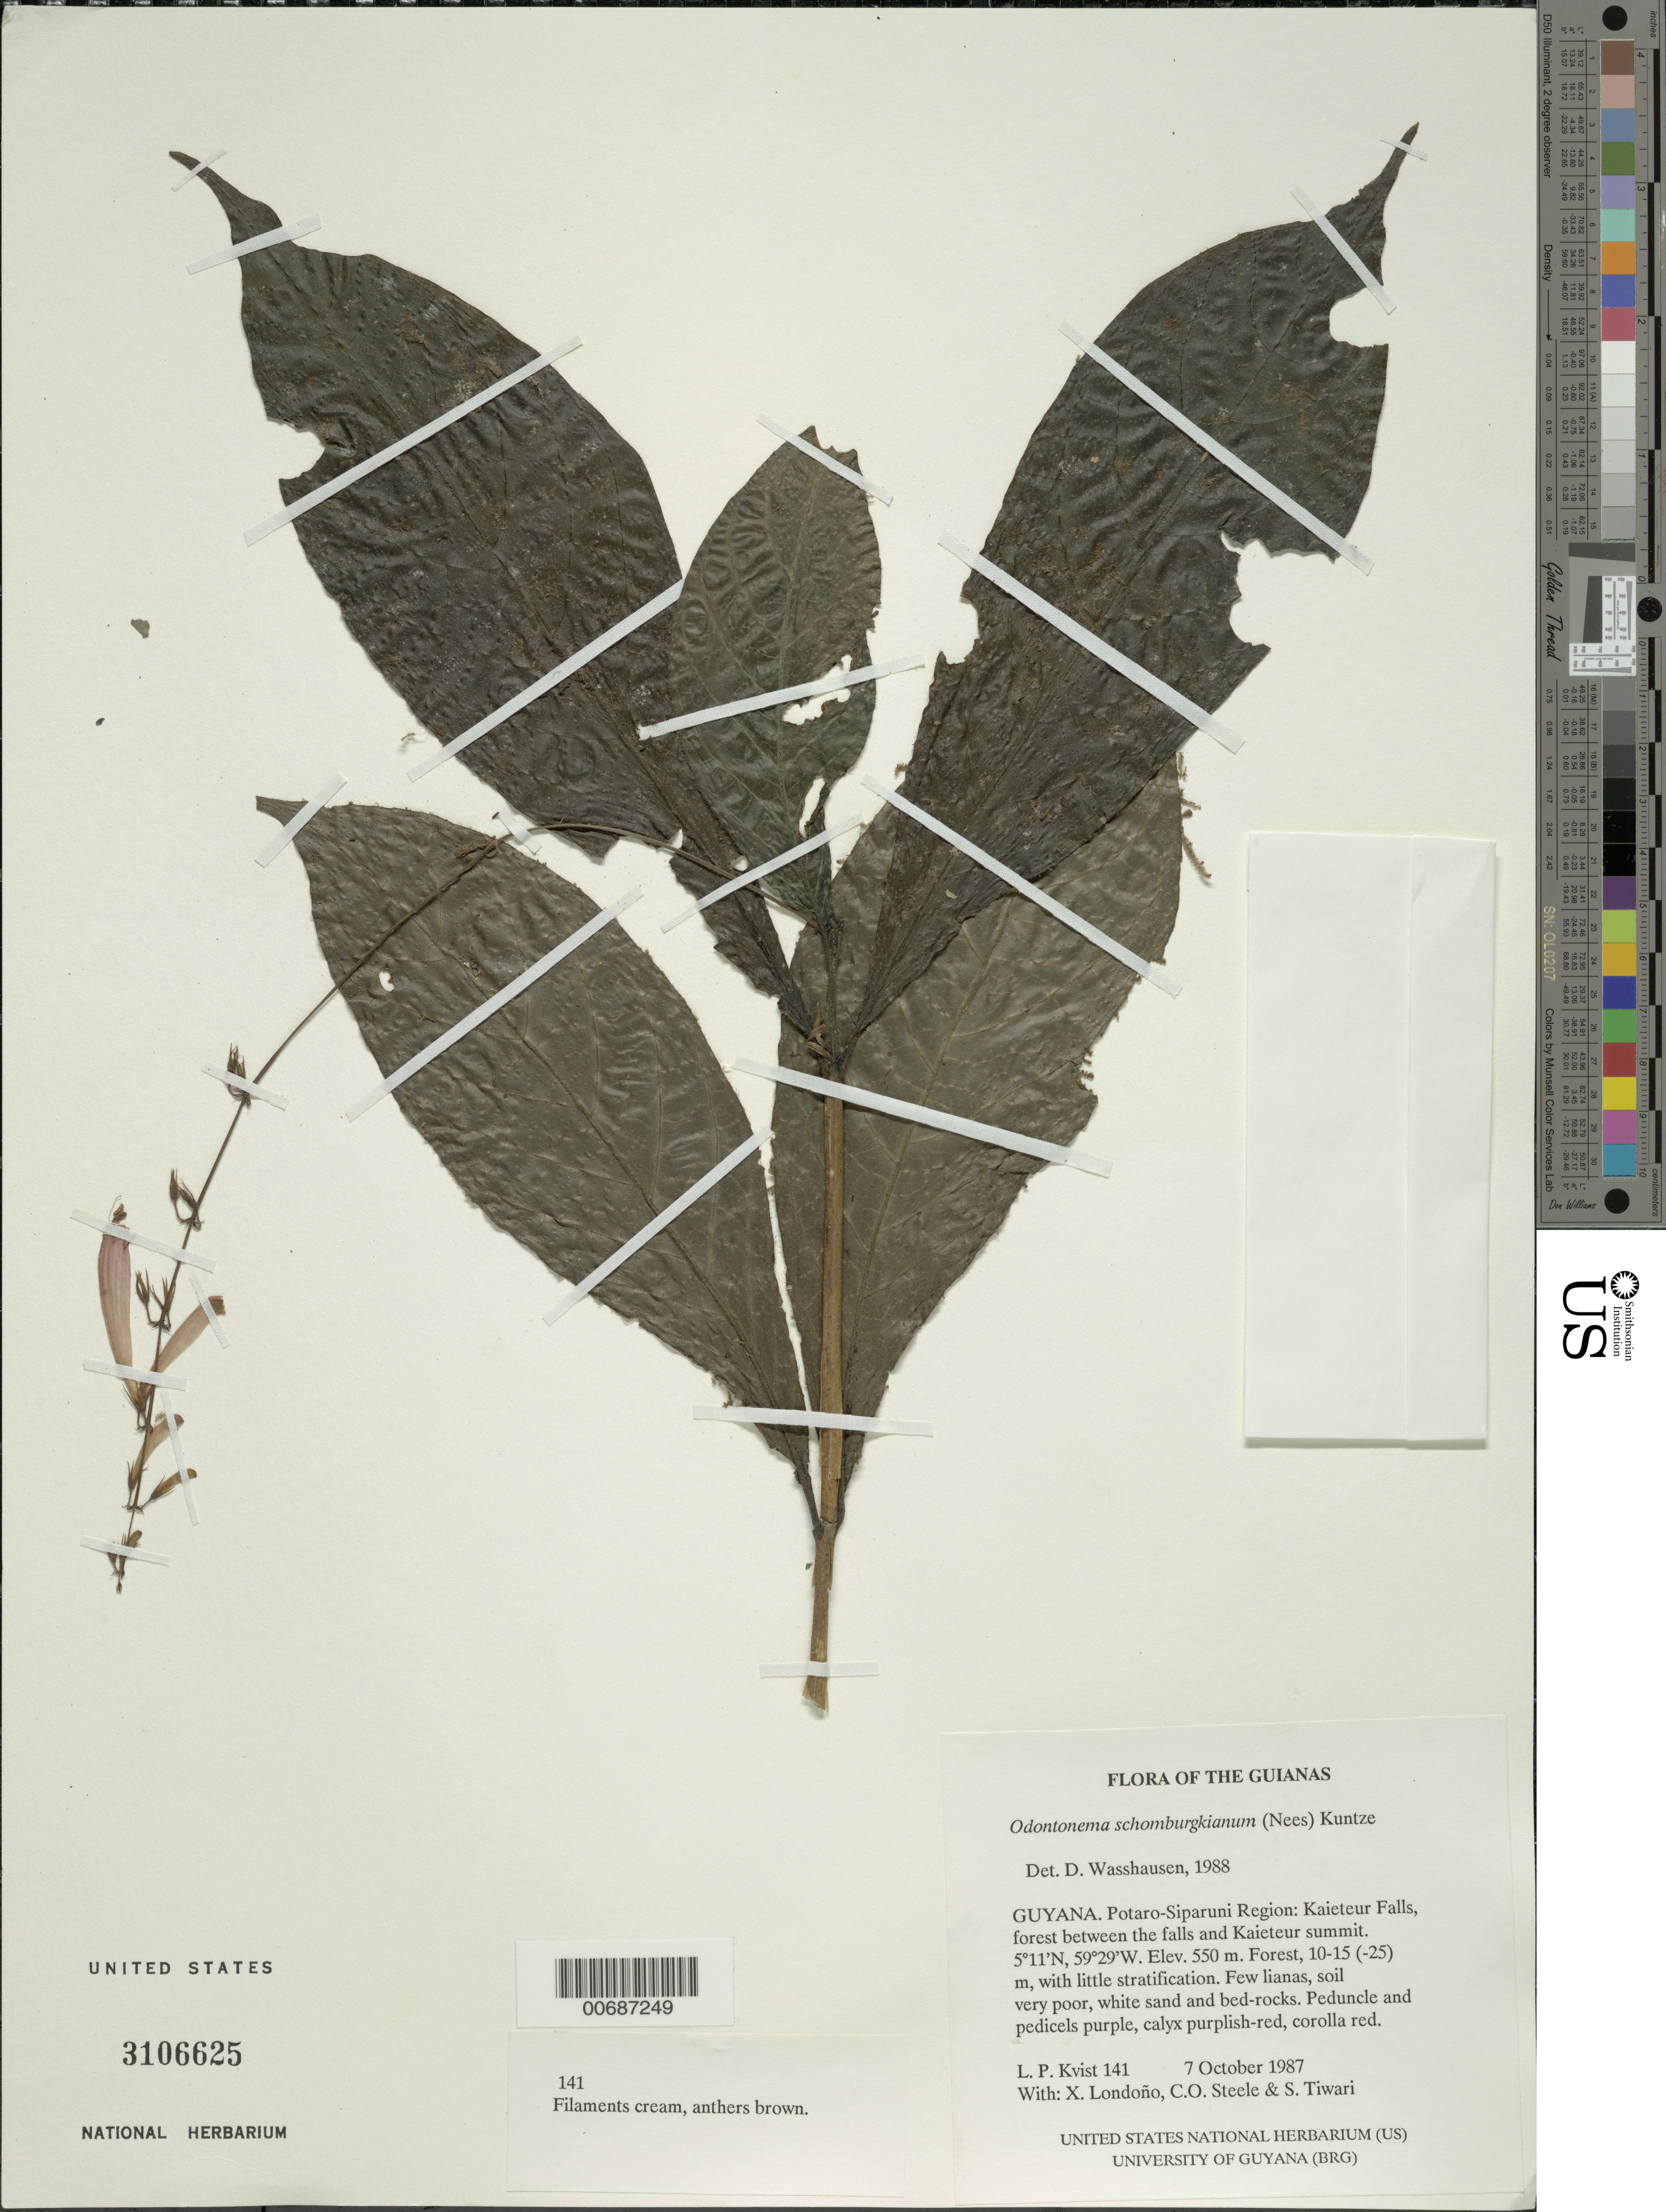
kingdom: Plantae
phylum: Tracheophyta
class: Magnoliopsida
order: Lamiales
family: Acanthaceae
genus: Odontonema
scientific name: Odontonema schomburgkianum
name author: (Nees) Kuntze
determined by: Wasshausen, Dieter C., (BOT), Smithsonian Institution - National Museum of Natural History (UNITED STATES)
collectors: L. P. Kvist, X. Londoño, O. C. Steele & S. Tiwari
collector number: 141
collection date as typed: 7 October 1987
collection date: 1987-10-07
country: Guyana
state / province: Potaro-Siparuni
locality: Kaieteur Falls, between the falls and Kaieteur summit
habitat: Forest, 10-15 (-25) m, with little stratification. Few lianas, soil very poor, white sand and bed-rocks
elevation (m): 550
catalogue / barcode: US 3106625